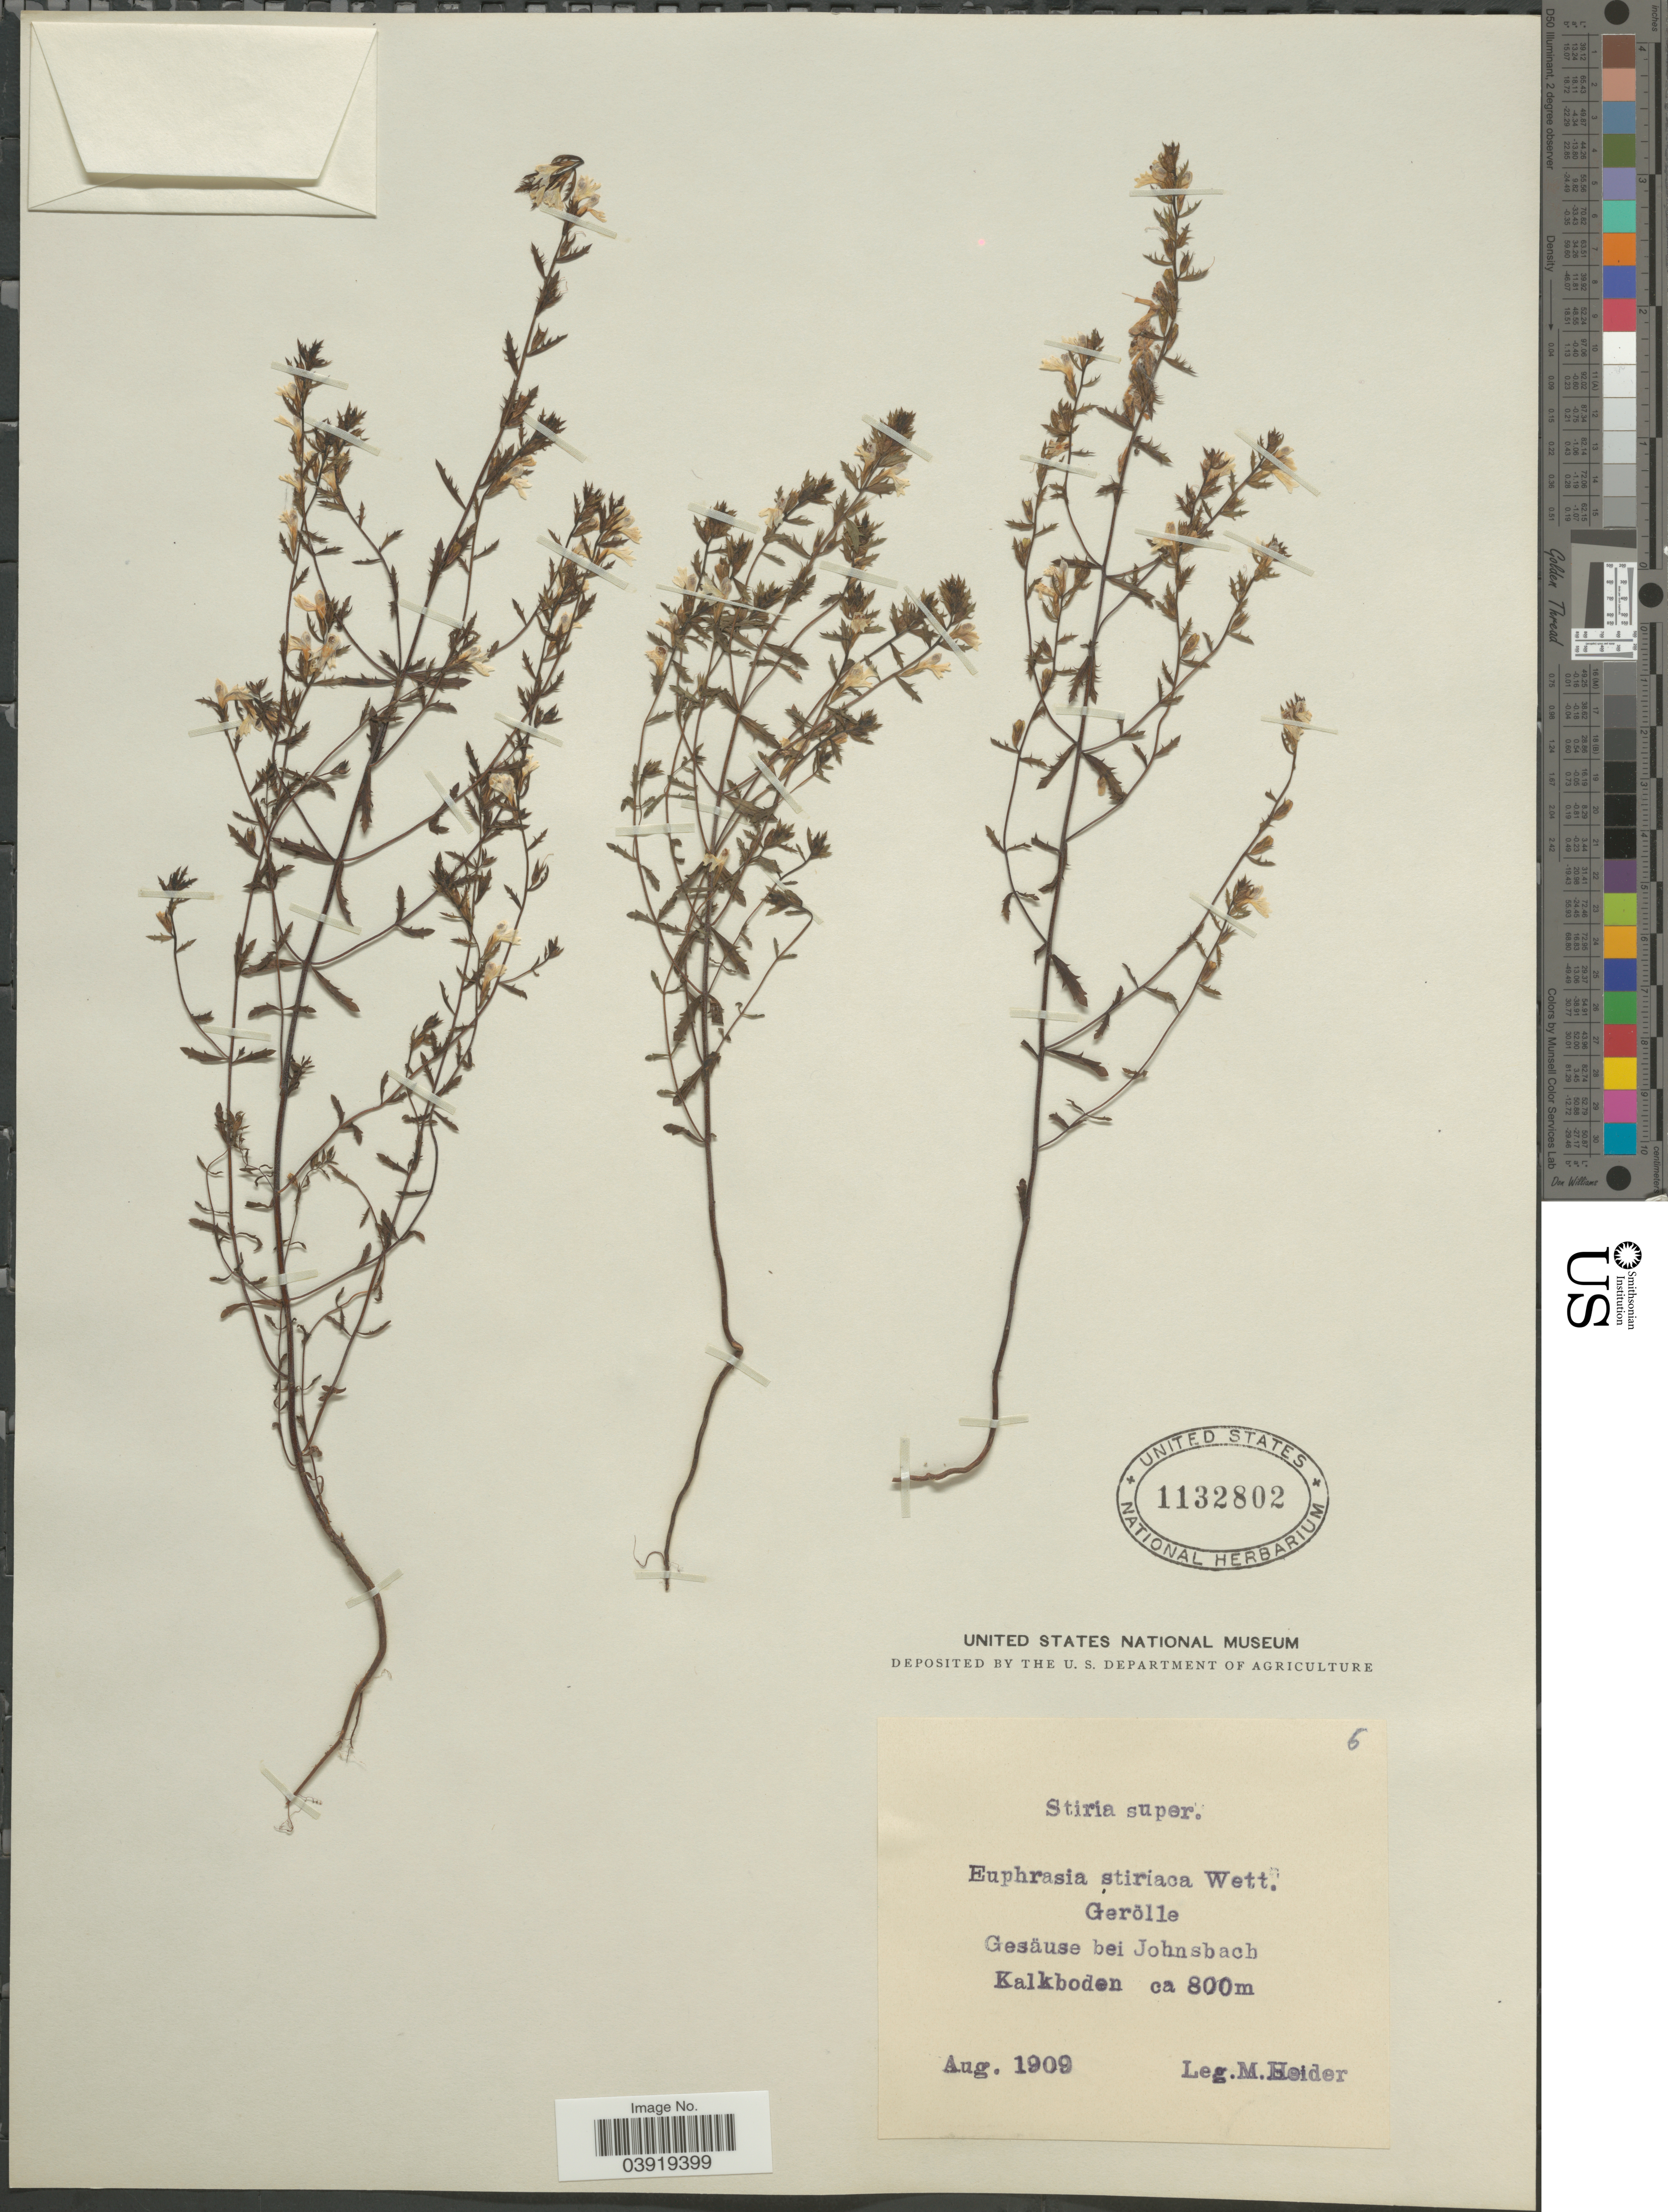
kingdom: Plantae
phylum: Tracheophyta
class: Magnoliopsida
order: Lamiales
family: Orobanchaceae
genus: Euphrasia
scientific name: Euphrasia stiriaca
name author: Wettst.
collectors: M. Heider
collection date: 1909-08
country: Austria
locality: Stiria super. Gerölle. Gesäuse bei Johnsbach Kalkboden.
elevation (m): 800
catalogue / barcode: US 1132802